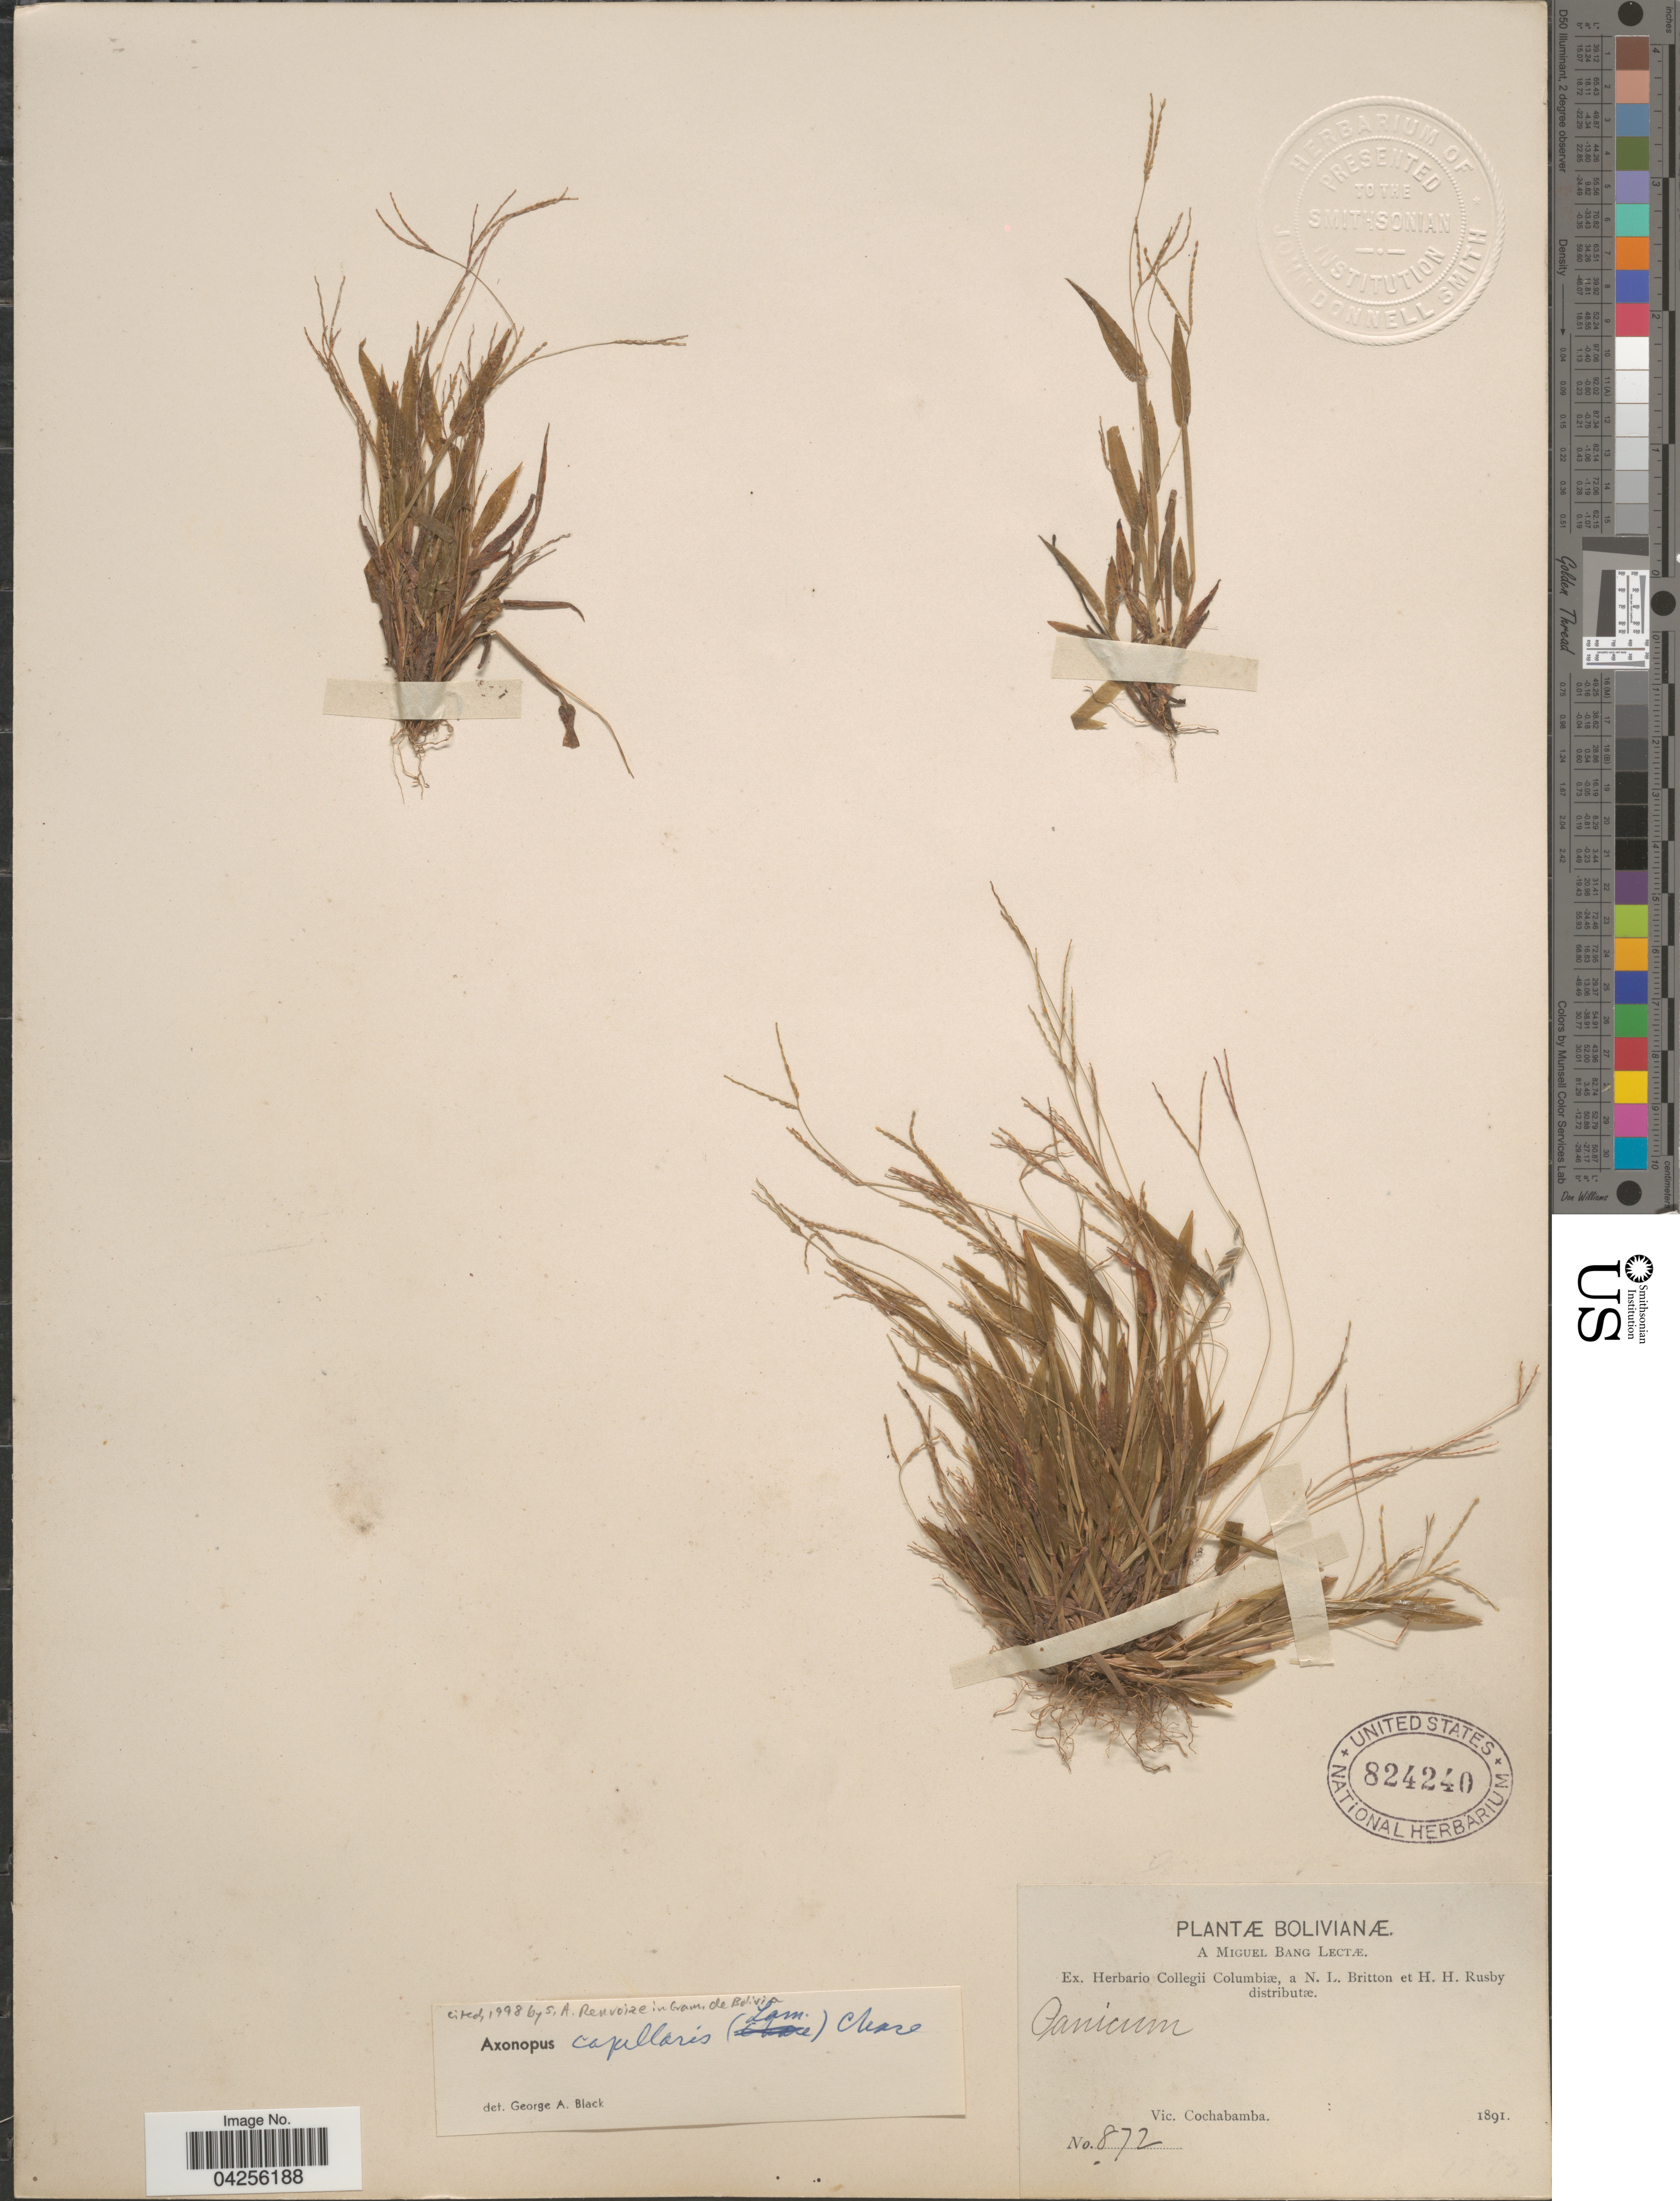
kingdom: Plantae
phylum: Tracheophyta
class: Liliopsida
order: Poales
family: Poaceae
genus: Axonopus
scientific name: Axonopus capillaris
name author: (Lam.) Chase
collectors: M. Bang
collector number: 872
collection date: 1891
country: Bolivia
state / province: Cochabamba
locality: Vic. Cochabamba.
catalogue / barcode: US 824240